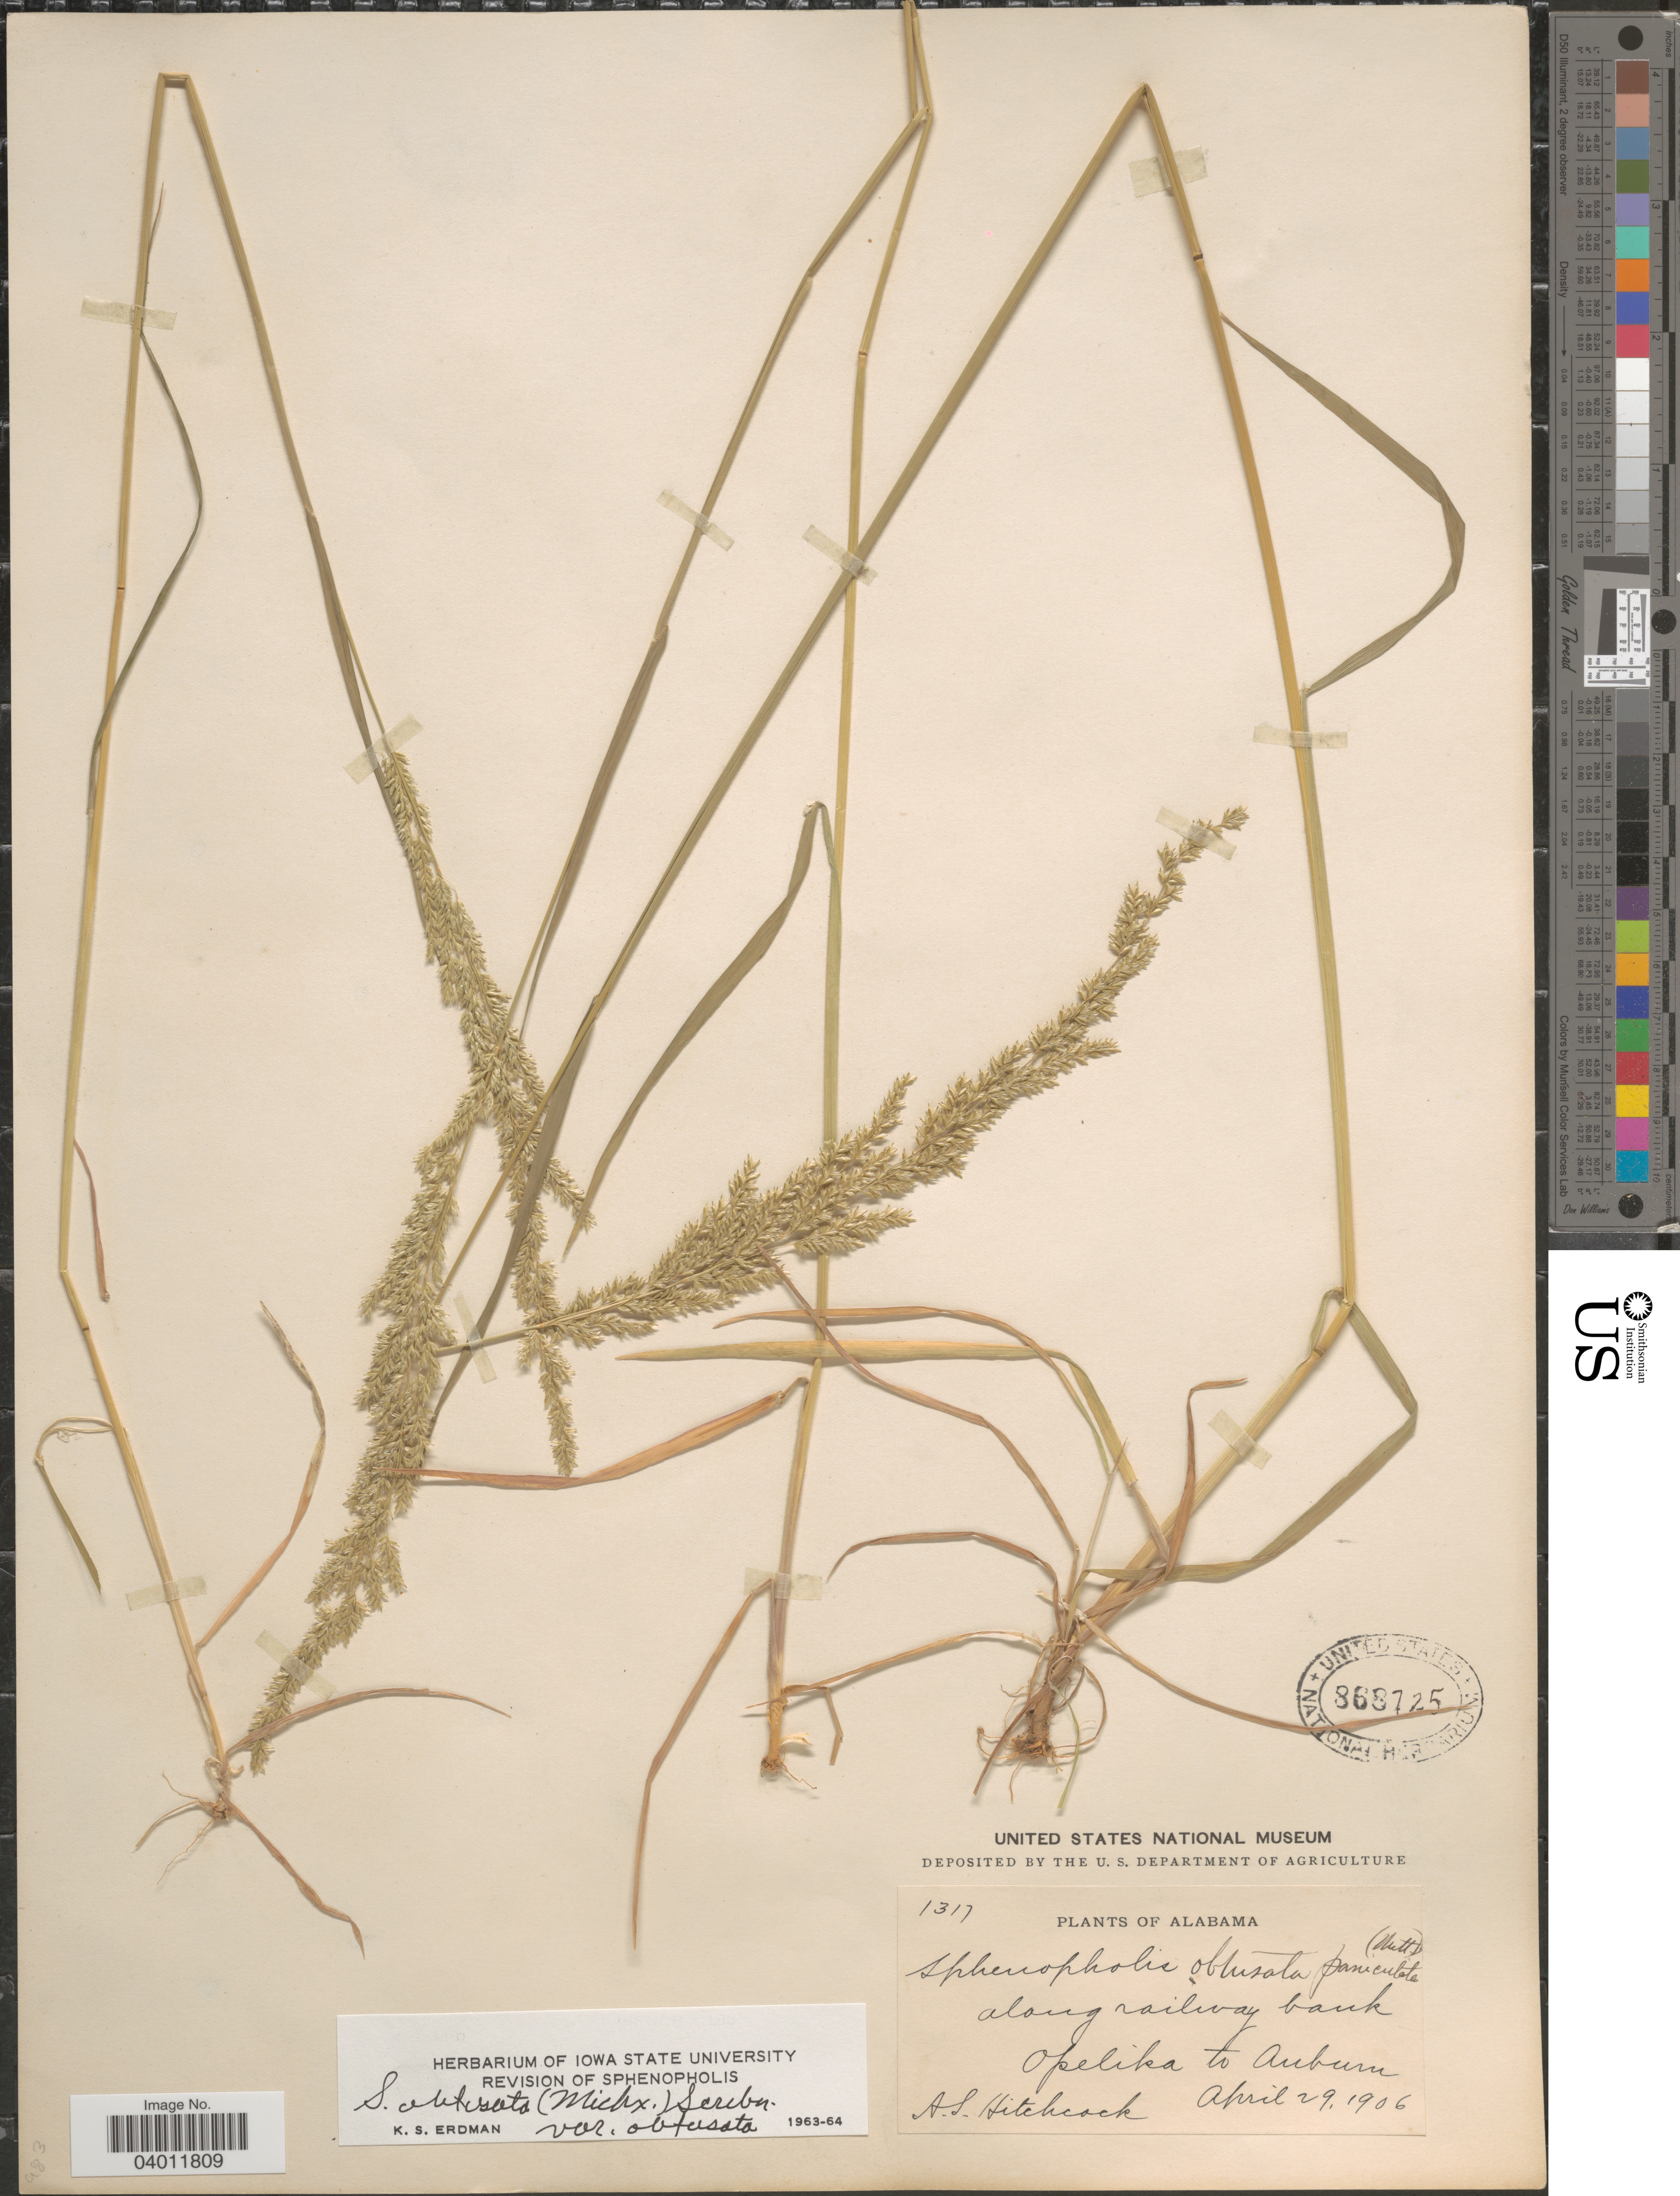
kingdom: Plantae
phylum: Tracheophyta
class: Liliopsida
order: Poales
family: Poaceae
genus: Sphenopholis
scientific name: Sphenopholis obtusata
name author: (Michx.) Scribn.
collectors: A. S. Hitchcock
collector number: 1317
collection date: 1906-04-29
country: United States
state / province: Alabama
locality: Along railway bank Opelika to Auburn.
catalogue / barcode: US 868725